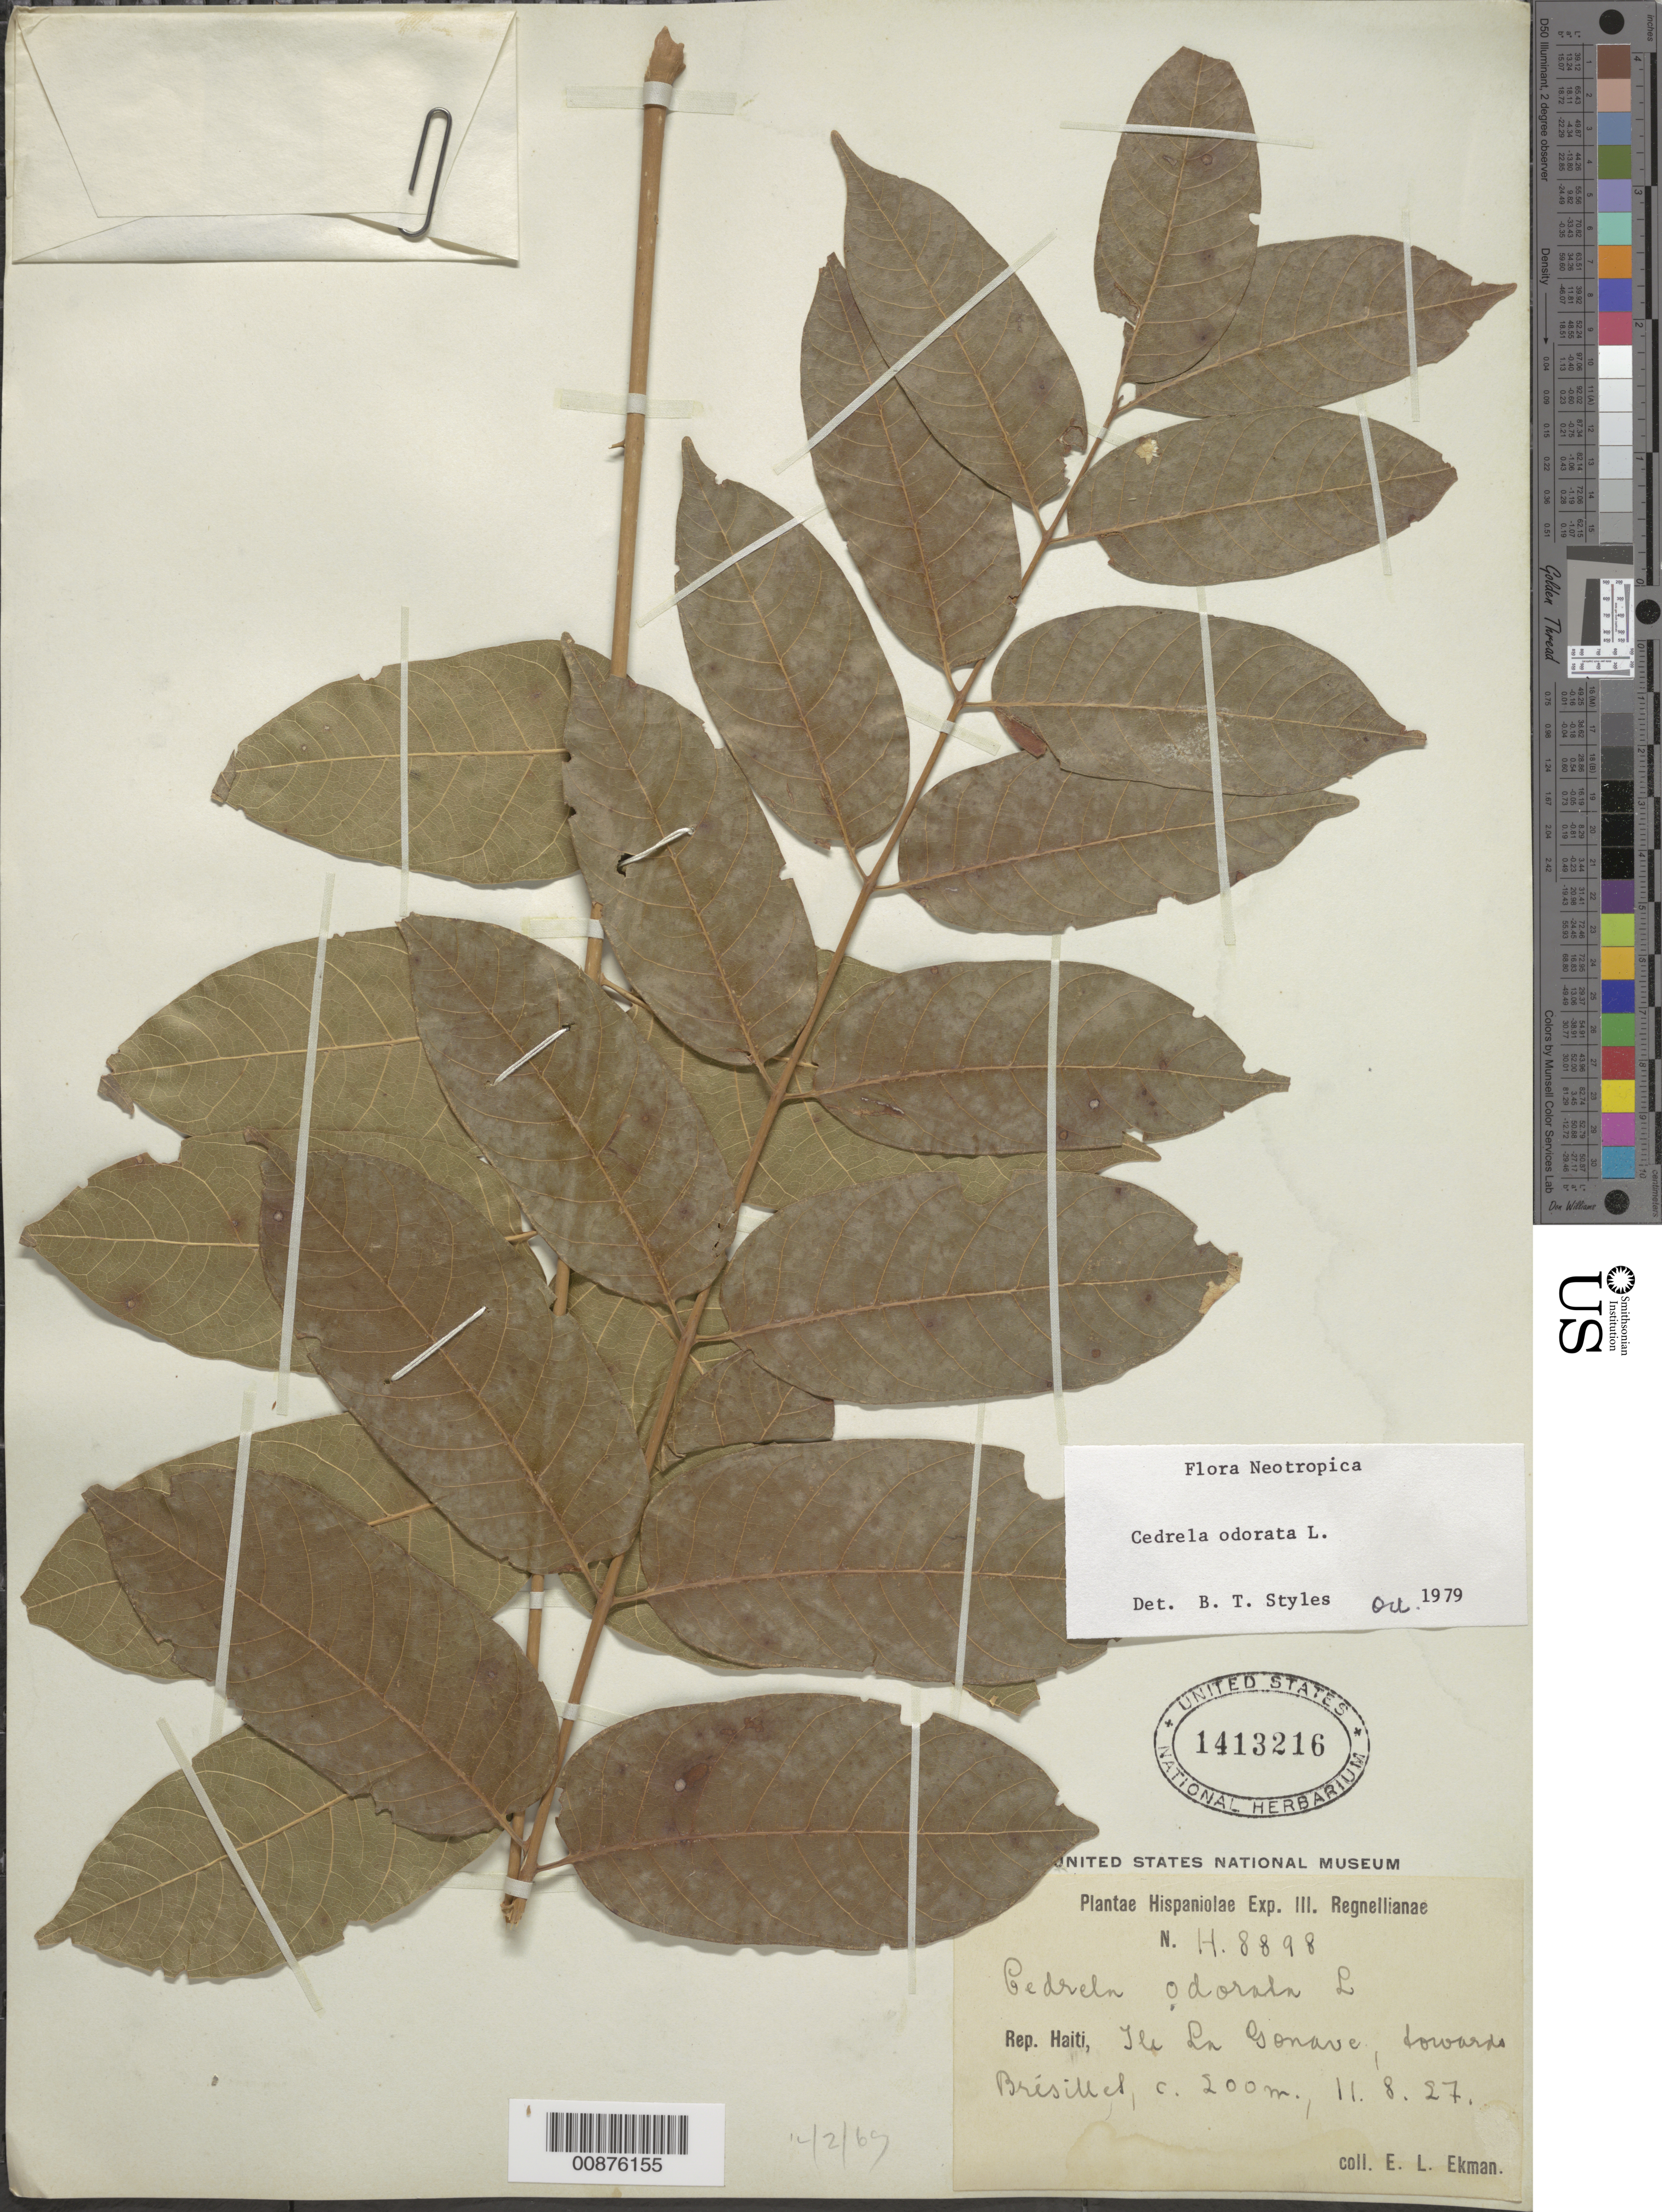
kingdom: Plantae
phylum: Tracheophyta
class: Magnoliopsida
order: Sapindales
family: Meliaceae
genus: Cedrela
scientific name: Cedrela odorata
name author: L.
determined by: Styles, B. T.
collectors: E. L. Ekman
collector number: H 8898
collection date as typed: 11 Aug 1927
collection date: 1927-08-11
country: Haiti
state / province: Ouest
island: Île de la Gonâve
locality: Towards Brisillet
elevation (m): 200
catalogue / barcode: US 1413216